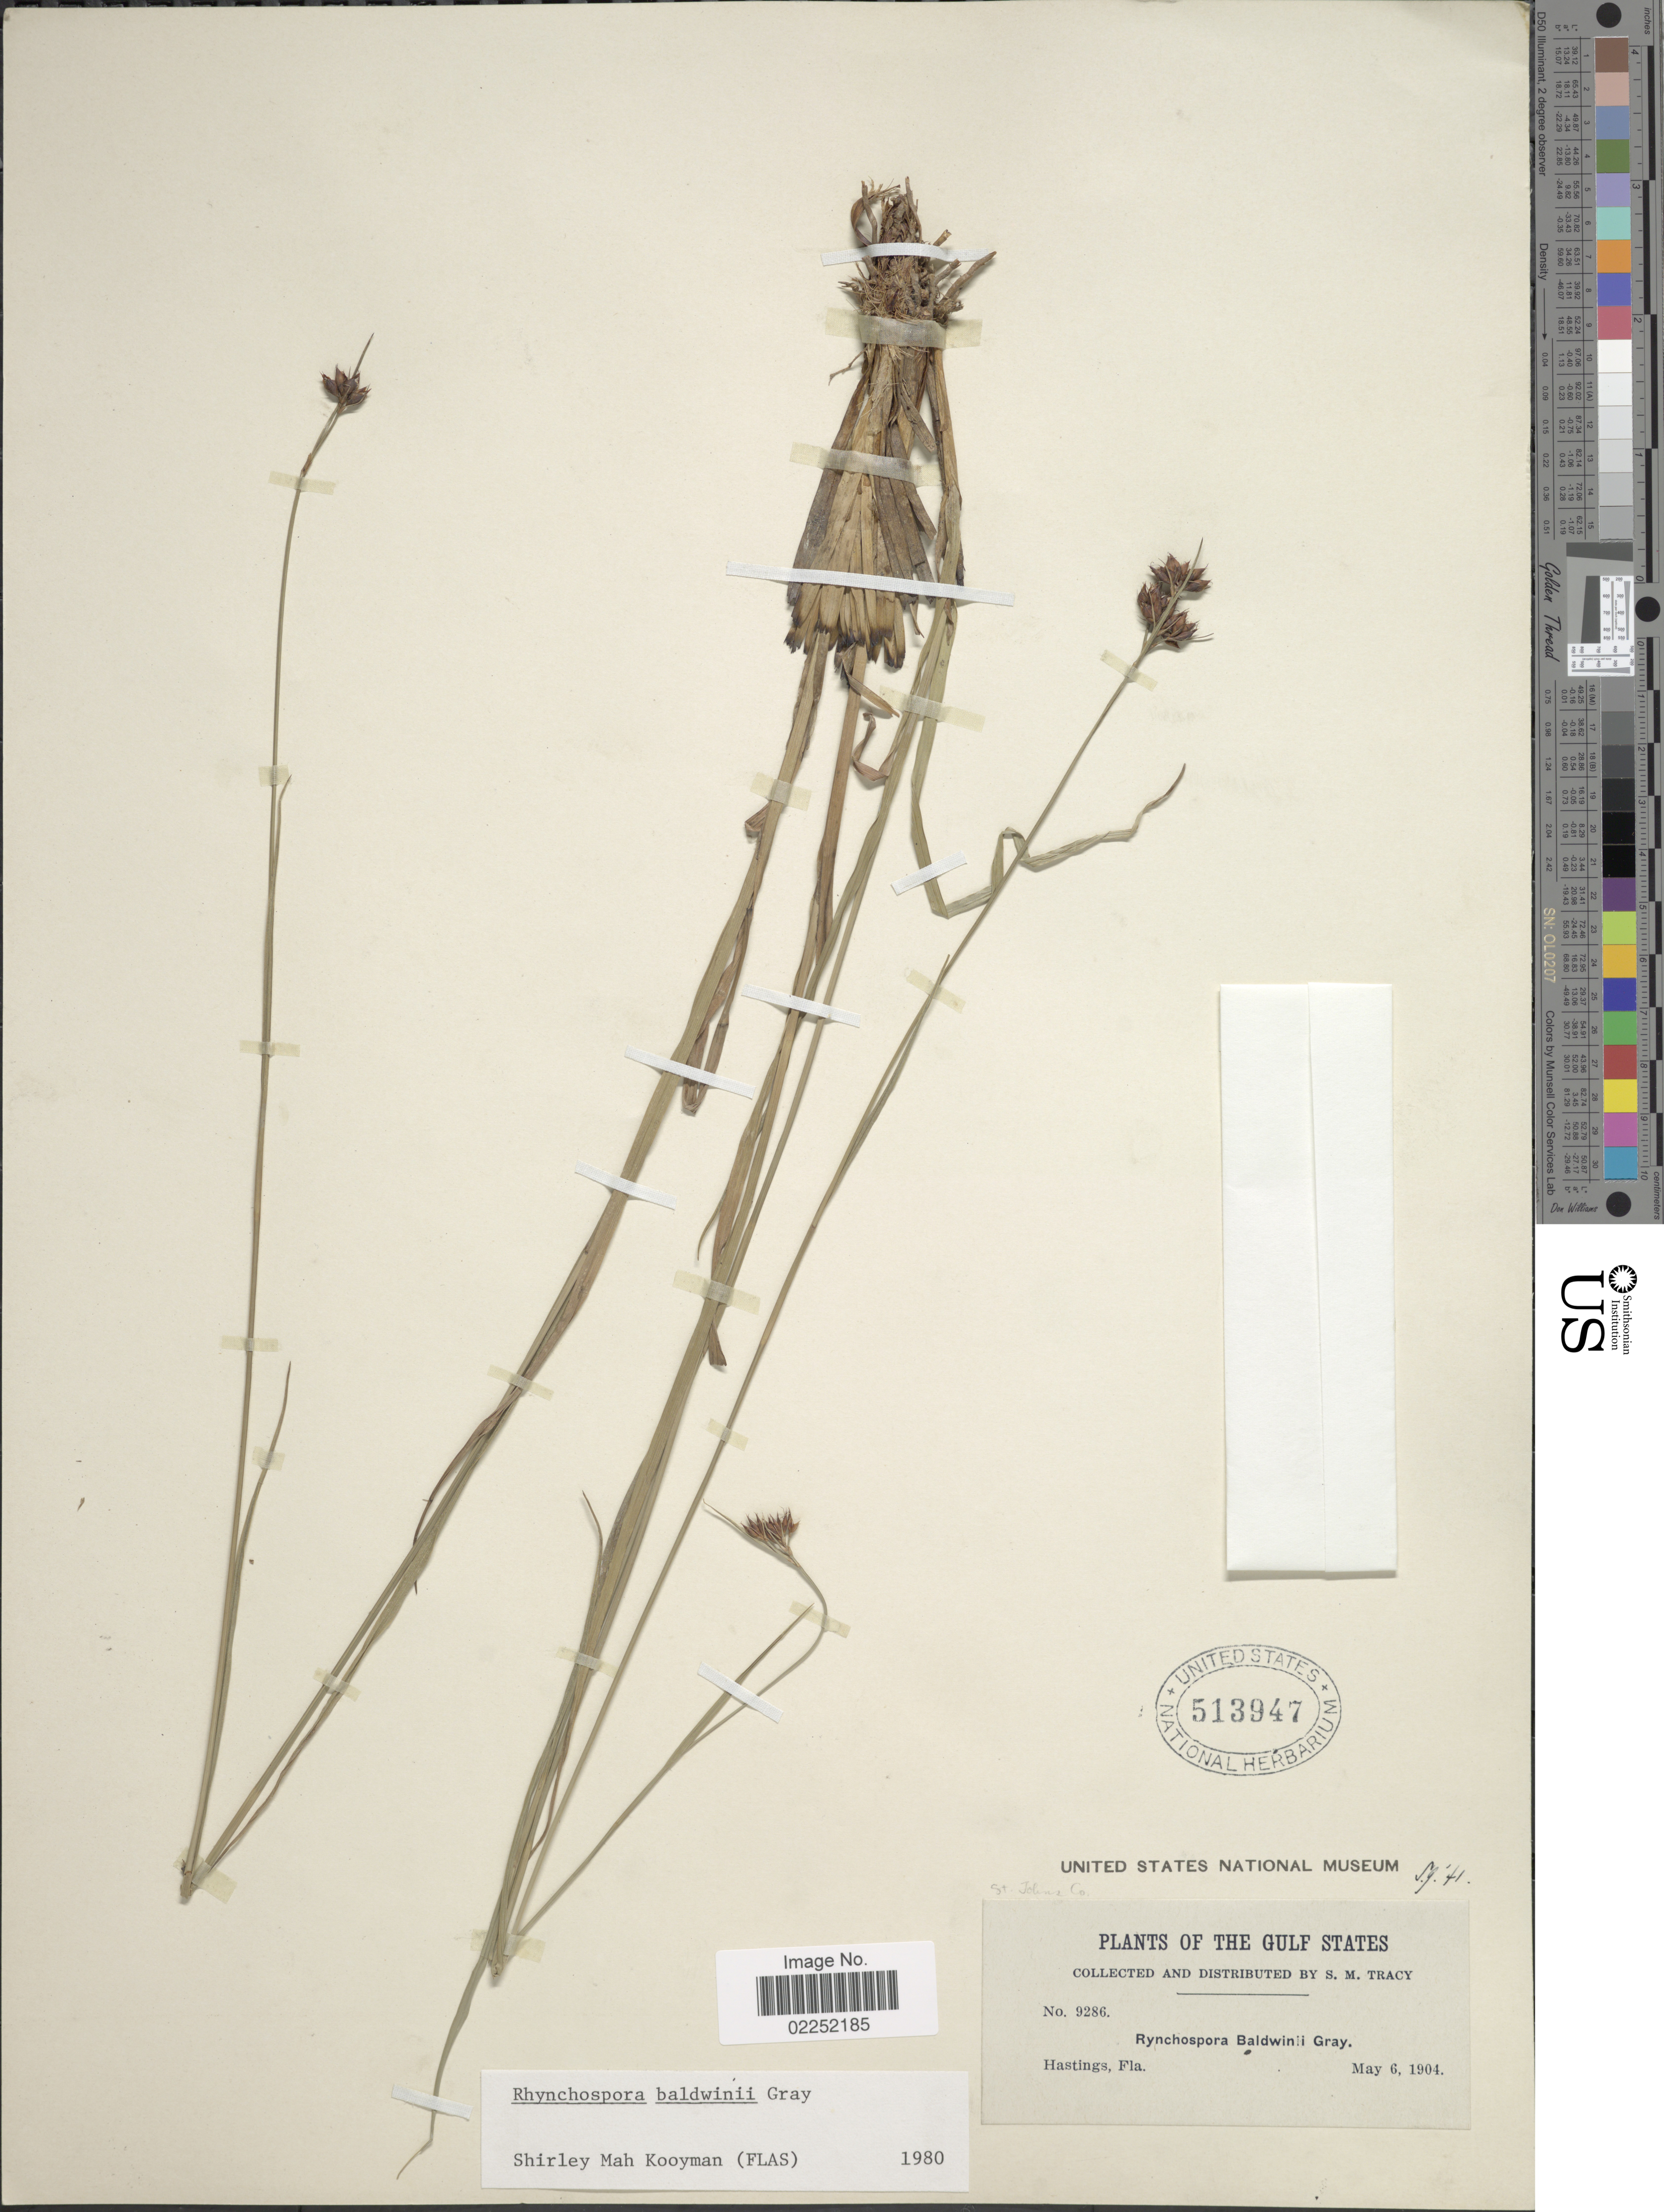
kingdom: Plantae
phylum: Tracheophyta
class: Liliopsida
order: Poales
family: Cyperaceae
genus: Rhynchospora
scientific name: Rhynchospora baldwinii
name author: A. Gray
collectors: S. M. Tracy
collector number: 9286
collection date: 1904-05-06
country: United States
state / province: Florida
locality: The Gulf States, Hastings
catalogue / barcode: US 513947